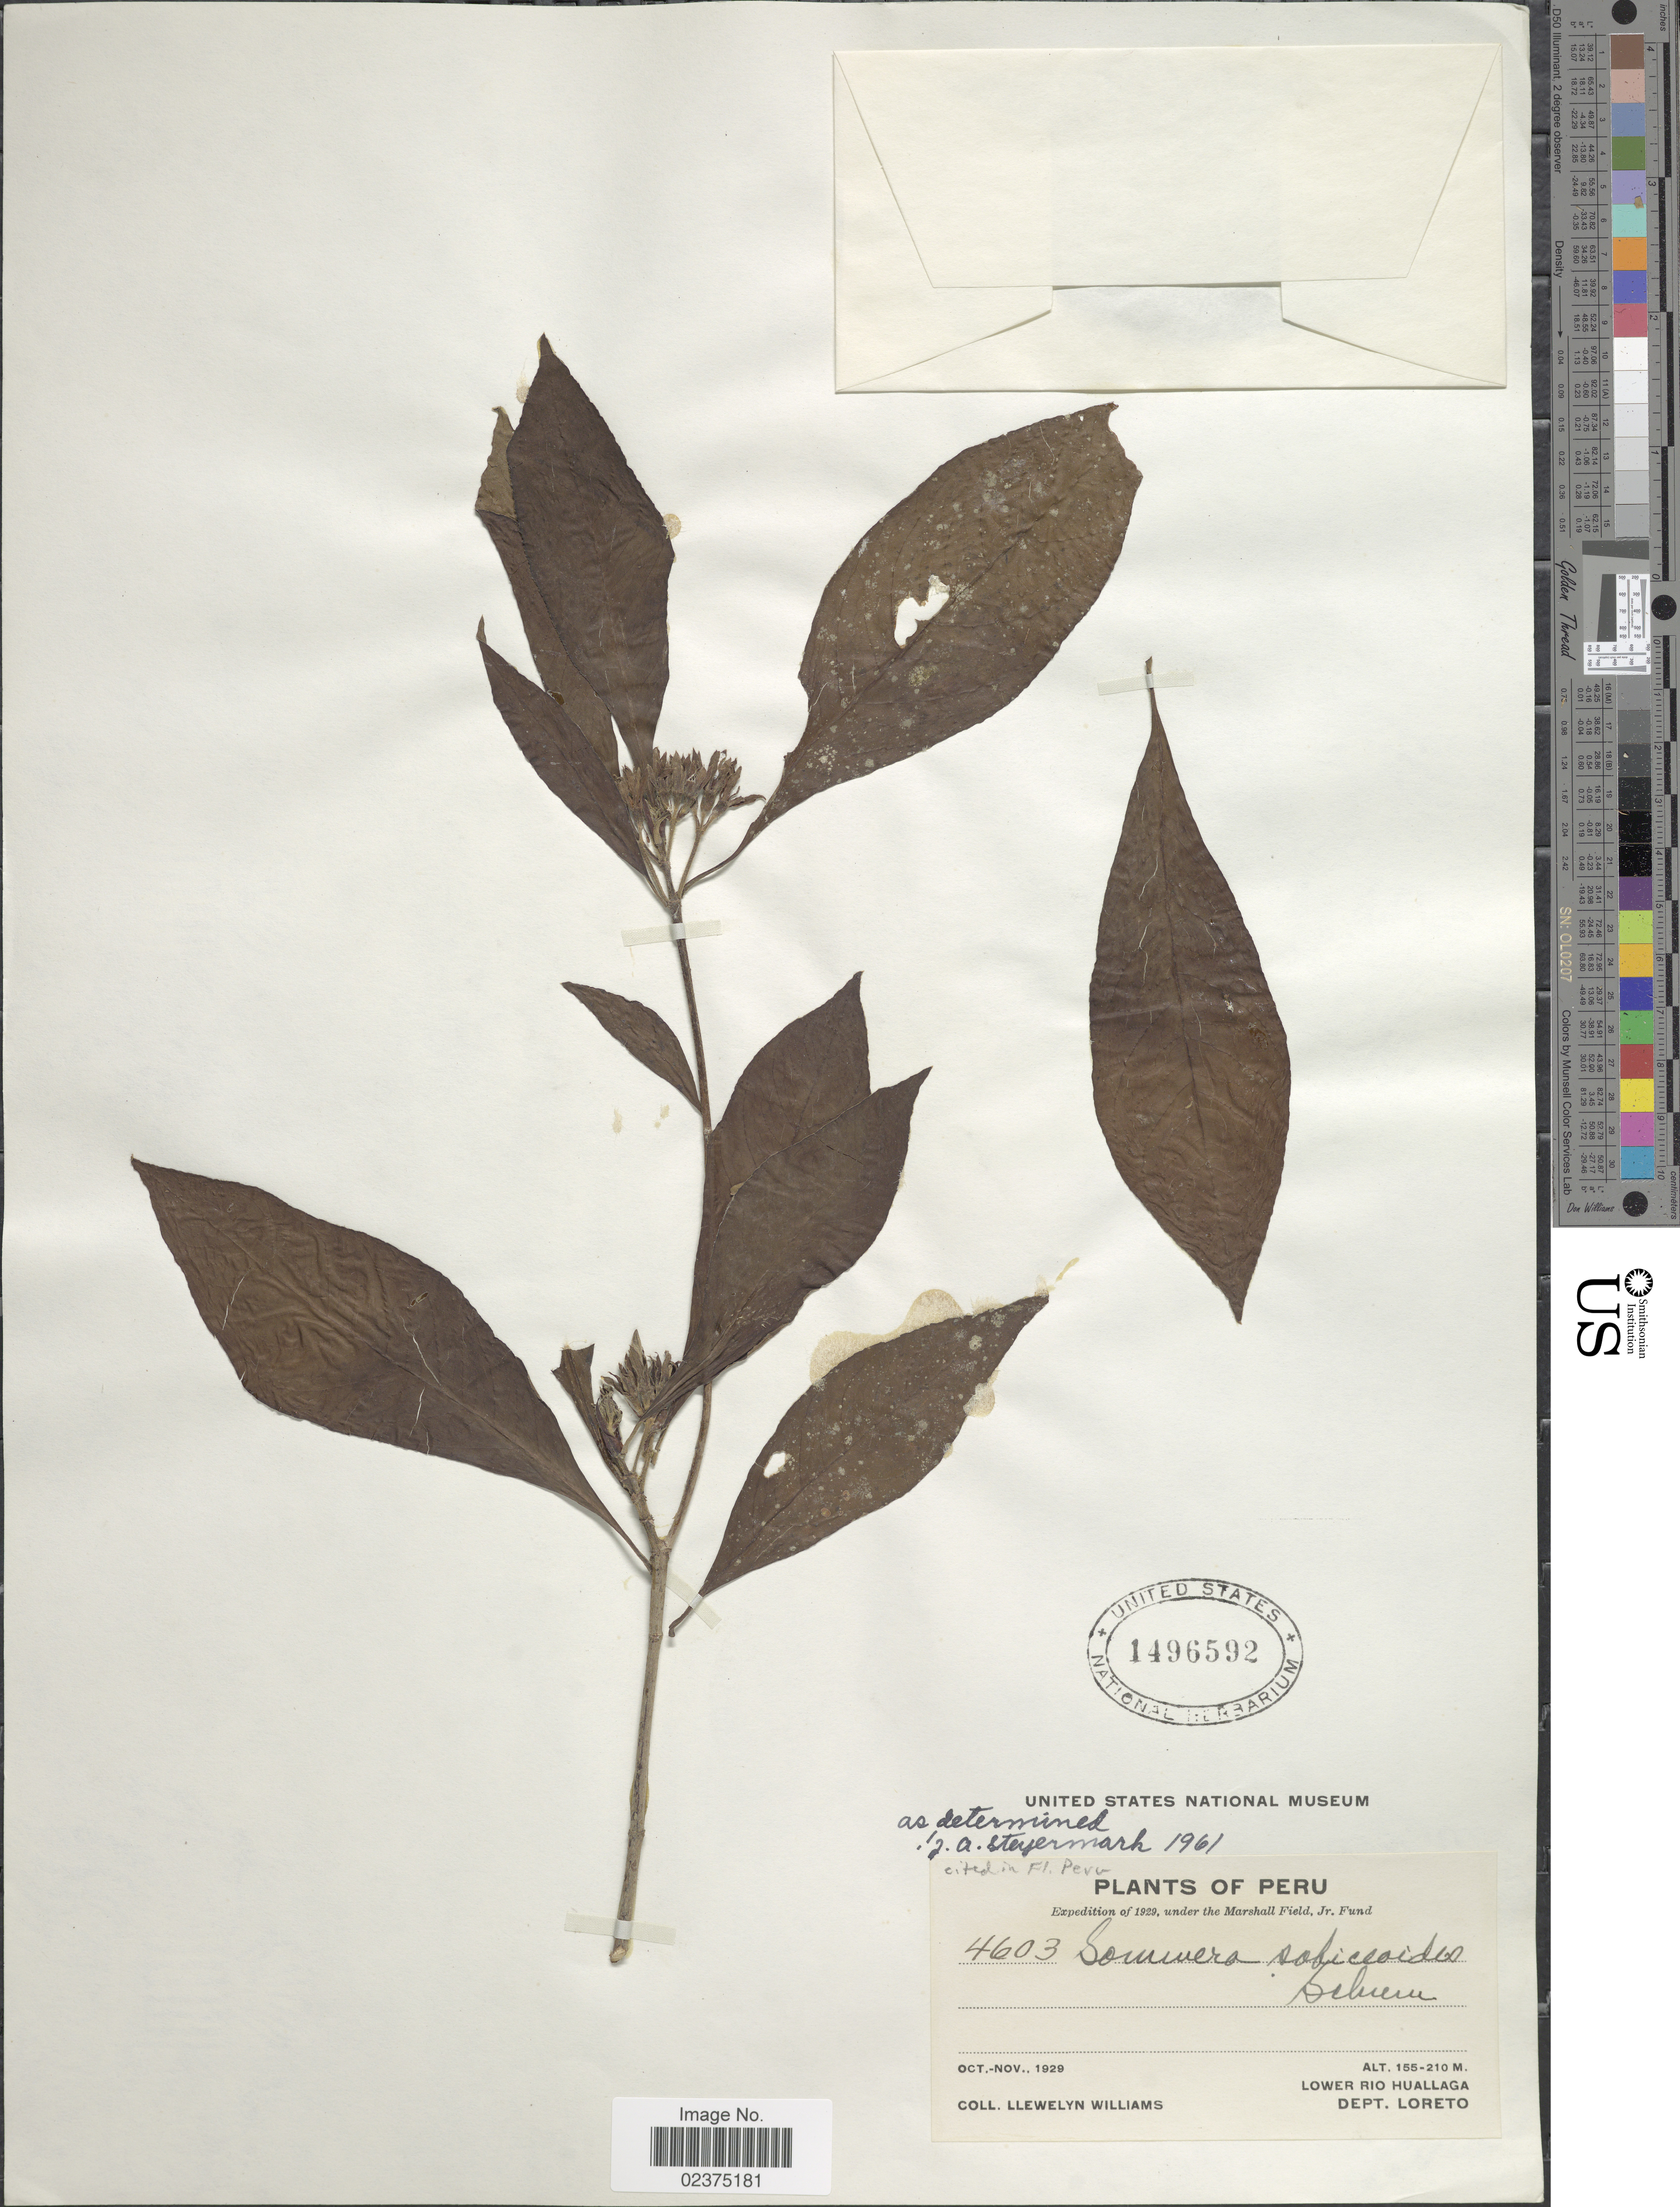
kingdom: Plantae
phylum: Tracheophyta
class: Magnoliopsida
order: Gentianales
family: Rubiaceae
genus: Sommera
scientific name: Sommera sabiceoides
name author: K. Schum.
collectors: Ll. Williams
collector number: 4603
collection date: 1929-10/1929-11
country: Peru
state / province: Loreto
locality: Lower Rio Huallaga Dept. Loreto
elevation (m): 155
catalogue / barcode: US 1496592